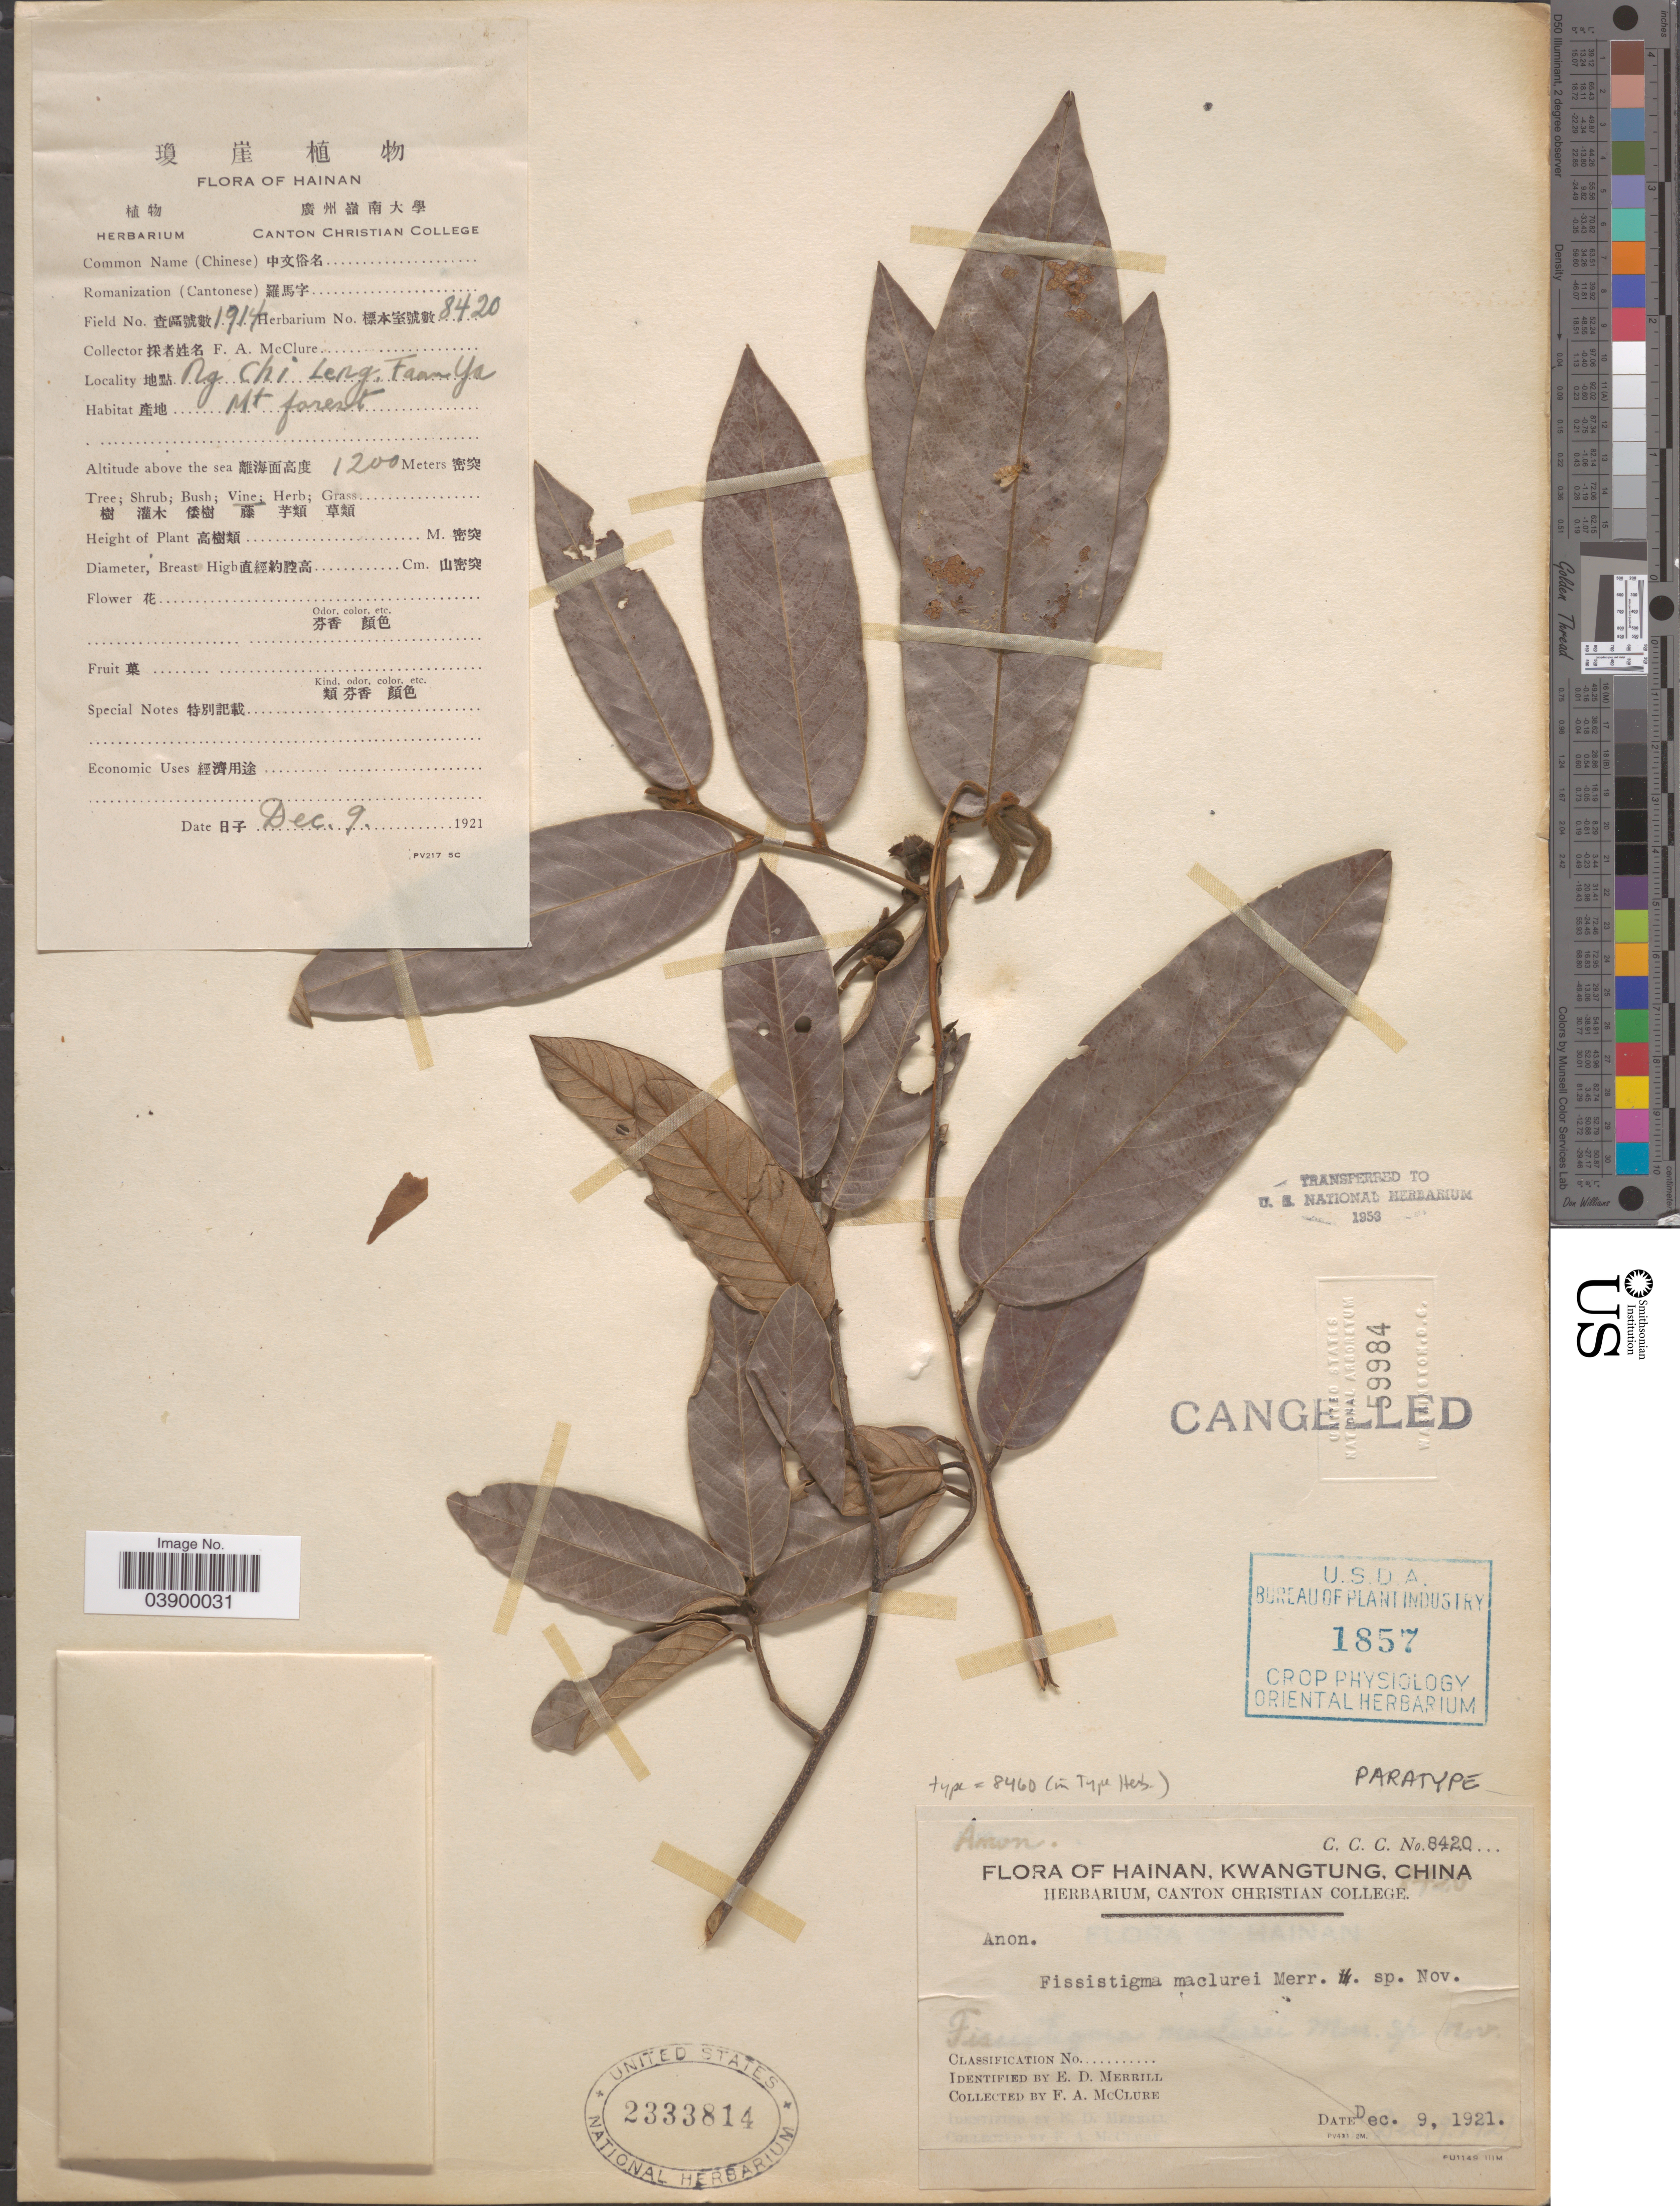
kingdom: Plantae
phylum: Tracheophyta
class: Magnoliopsida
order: Magnoliales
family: Annonaceae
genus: Fissistigma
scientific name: Fissistigma maclurei Merr. nom. illeg. hom.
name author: Merr.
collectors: F. A. McClure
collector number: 1914/8420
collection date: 1921-12-09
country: China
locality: Ng Chi Leng. Faan Ya. Mt forest. Hainan, Kwangtung.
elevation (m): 1200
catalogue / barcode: US 2333814